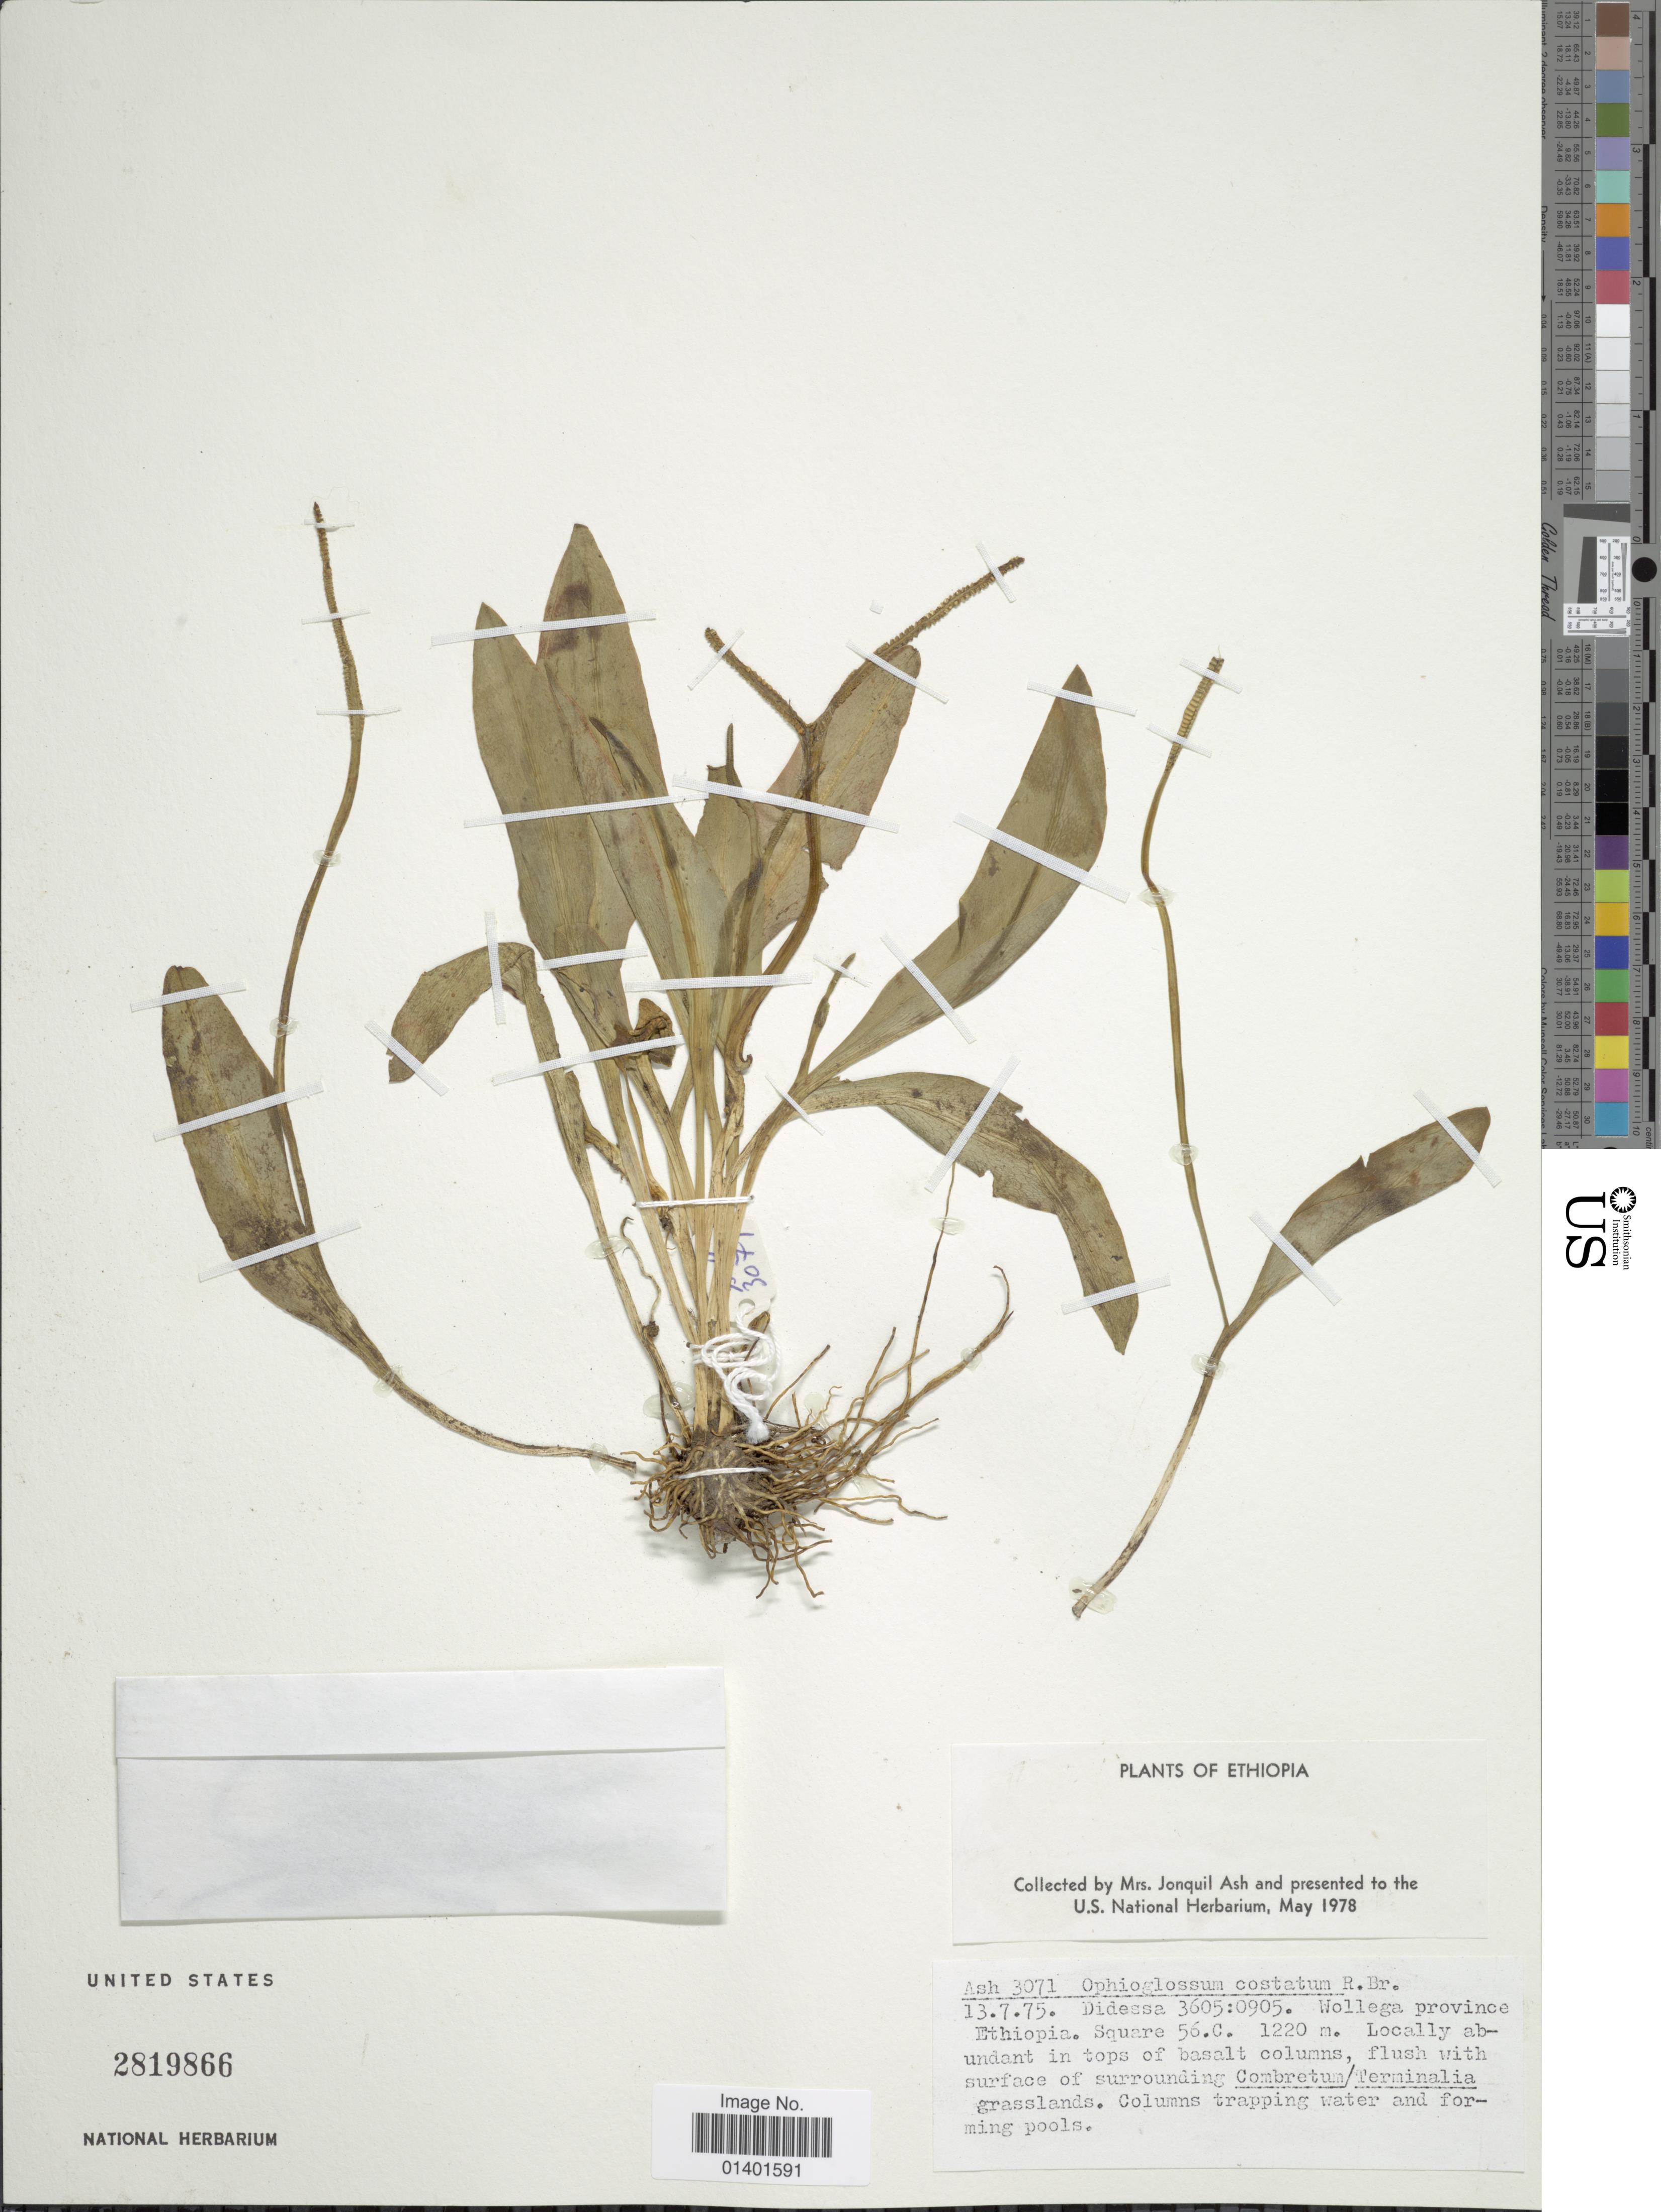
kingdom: Plantae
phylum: Tracheophyta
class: Polypodiopsida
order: Ophioglossales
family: Ophioglossaceae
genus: Ophioglossum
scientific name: Ophioglossum costatum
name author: R. Br.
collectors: J. Ash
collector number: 3071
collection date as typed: Transcribed d/m/y: 13/7/75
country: Ethiopia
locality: Wollega province, Square 56C.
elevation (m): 1220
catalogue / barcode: US 2819866